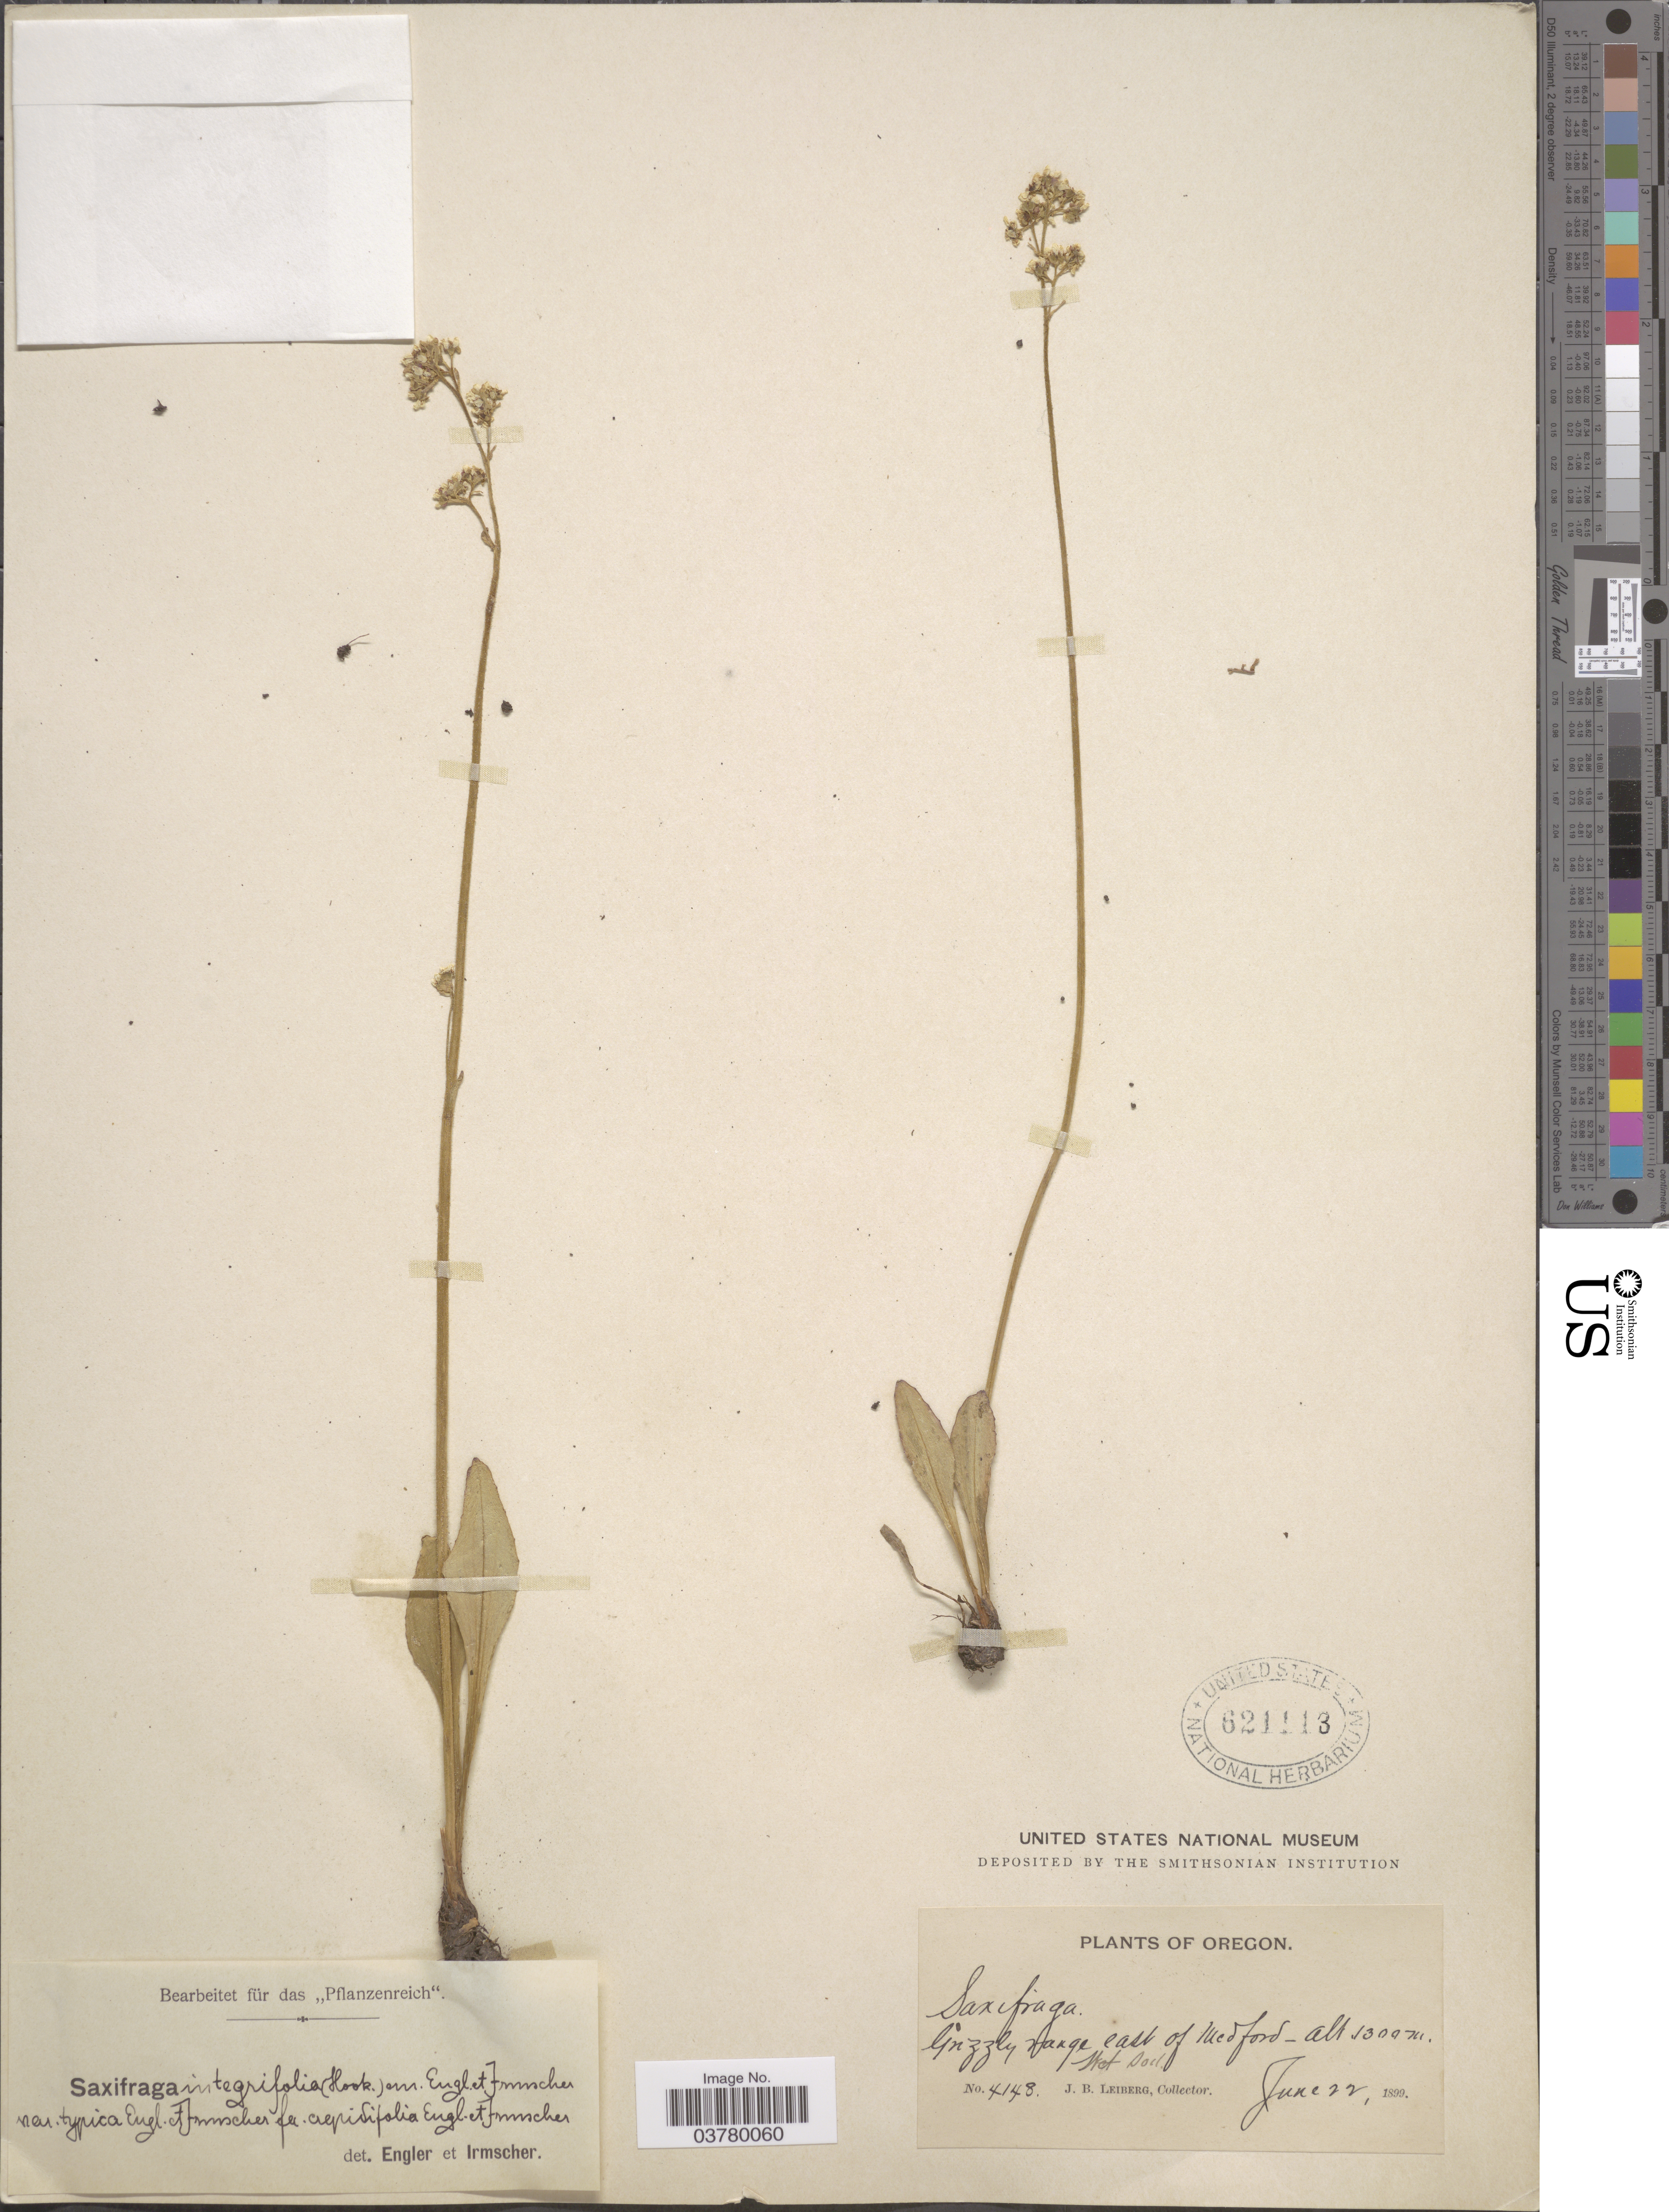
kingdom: Plantae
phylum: Tracheophyta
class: Magnoliopsida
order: Saxifragales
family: Saxifragaceae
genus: Micranthes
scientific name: Micranthes fragosa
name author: (Suksd. ex Small) Small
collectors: J. B. Leiberg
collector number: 4148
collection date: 1899-06-22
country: United States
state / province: Oregon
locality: Grizzly range east of Medford.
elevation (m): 1300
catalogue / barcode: US 621113